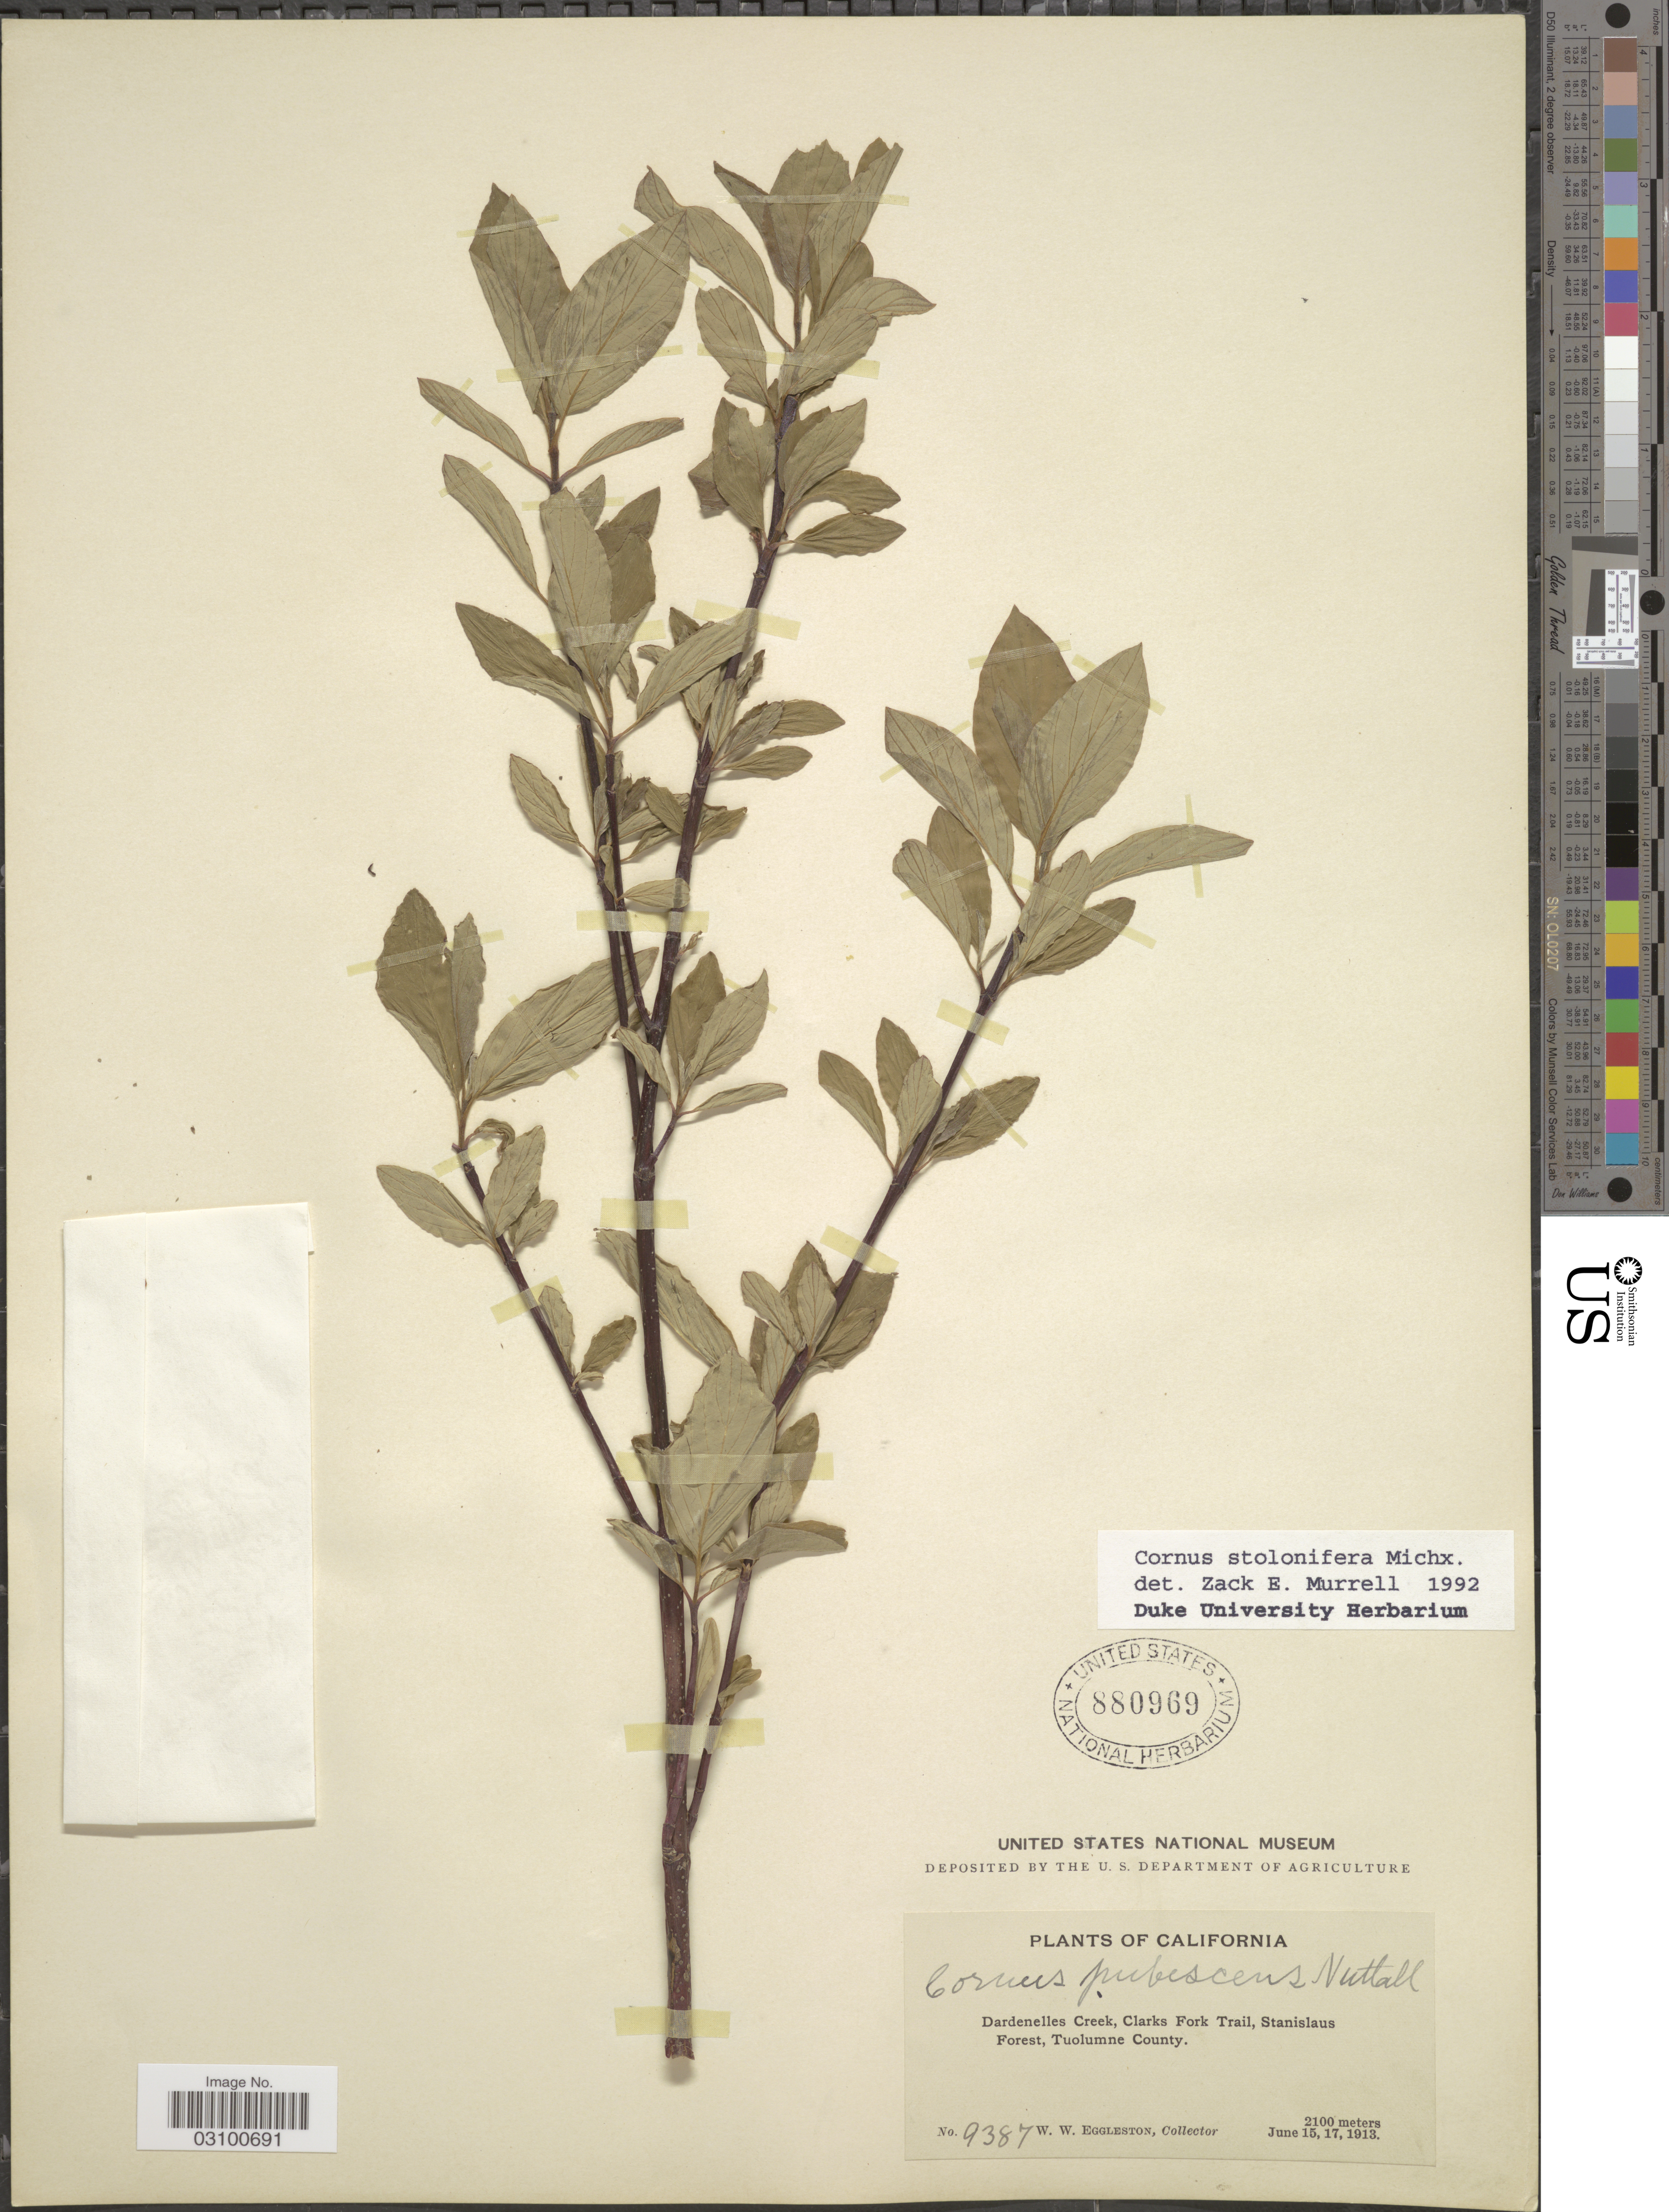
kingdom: Plantae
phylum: Tracheophyta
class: Magnoliopsida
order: Cornales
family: Cornaceae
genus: Cornus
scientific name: Cornus sericea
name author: L.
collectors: W. W. Eggleston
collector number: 9387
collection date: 1913-06-15/1913-06-17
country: United States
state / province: California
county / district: Tuolumne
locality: Dardenelles Creek, Clarks Fork Trail, Stanislaus Forest, Tuolumne County.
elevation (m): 2100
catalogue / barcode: US 880969